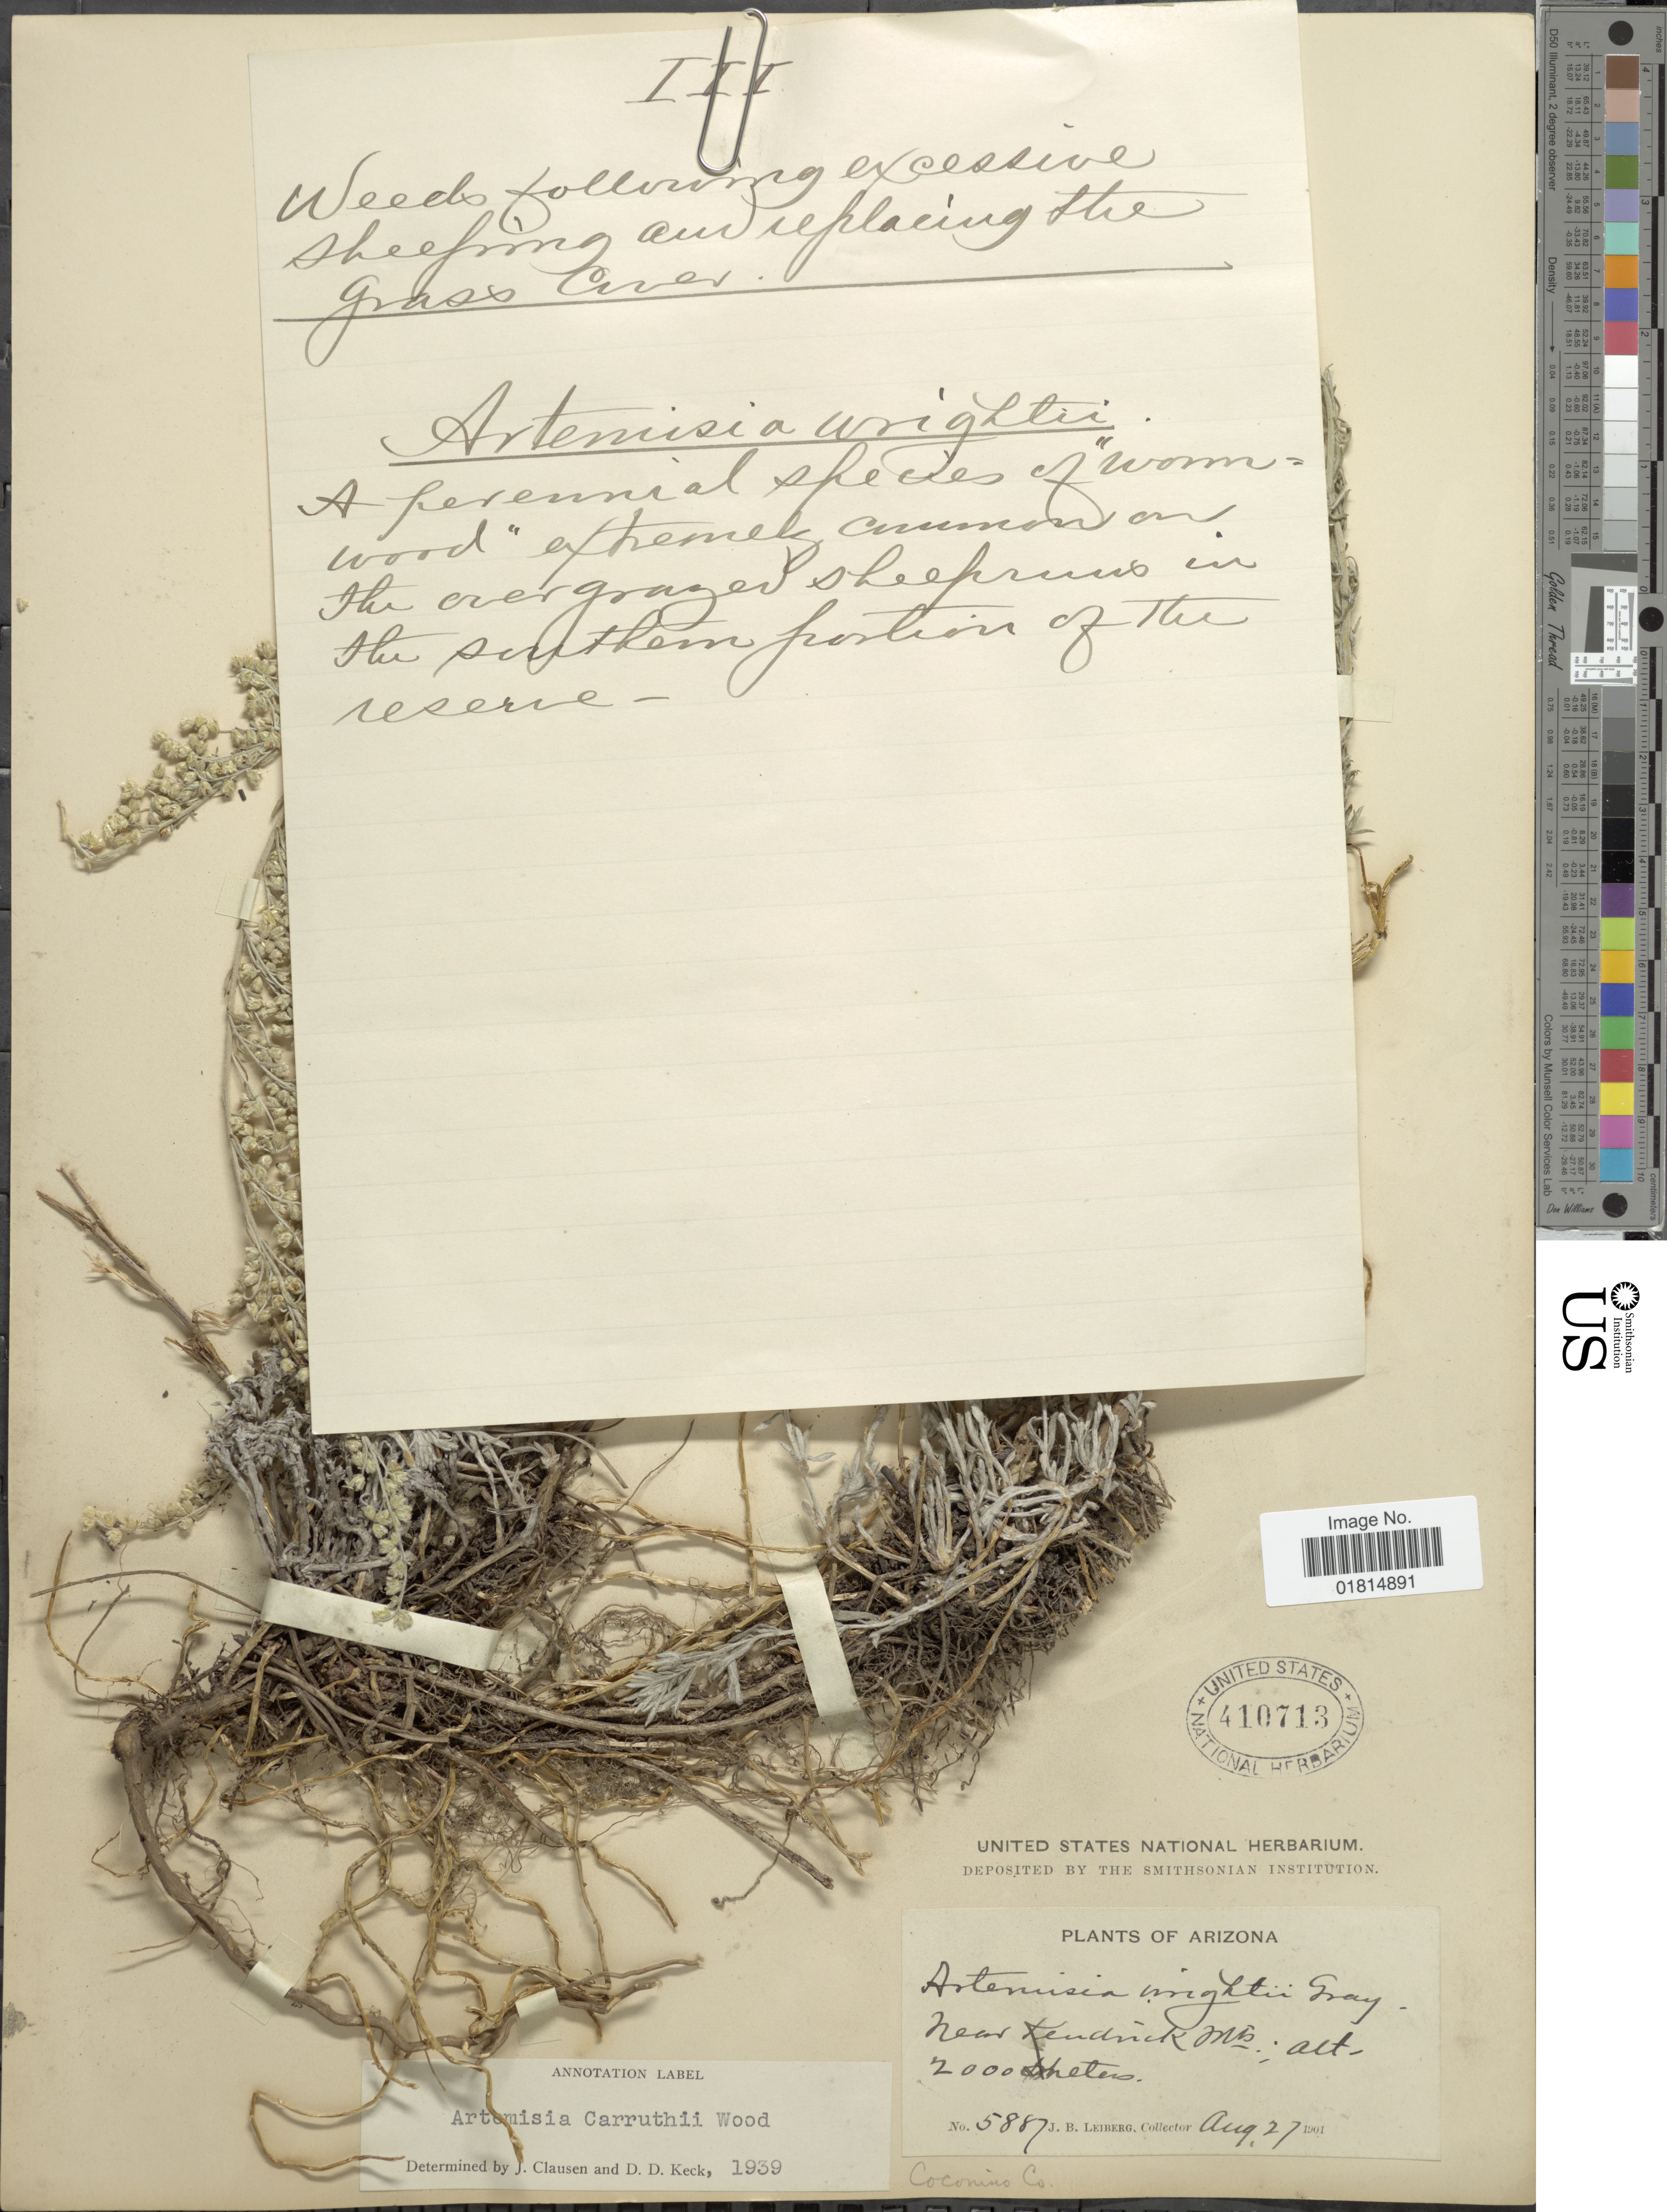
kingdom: Plantae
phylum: Tracheophyta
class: Magnoliopsida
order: Asterales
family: Asteraceae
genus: Artemisia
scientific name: Artemisia carruthii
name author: Alph. Wood ex Carruth.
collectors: J. B. Leiberg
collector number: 5887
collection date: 1901-08-27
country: United States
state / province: Arizona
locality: Near Kendrick Mts.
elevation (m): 2000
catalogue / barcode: US 410713